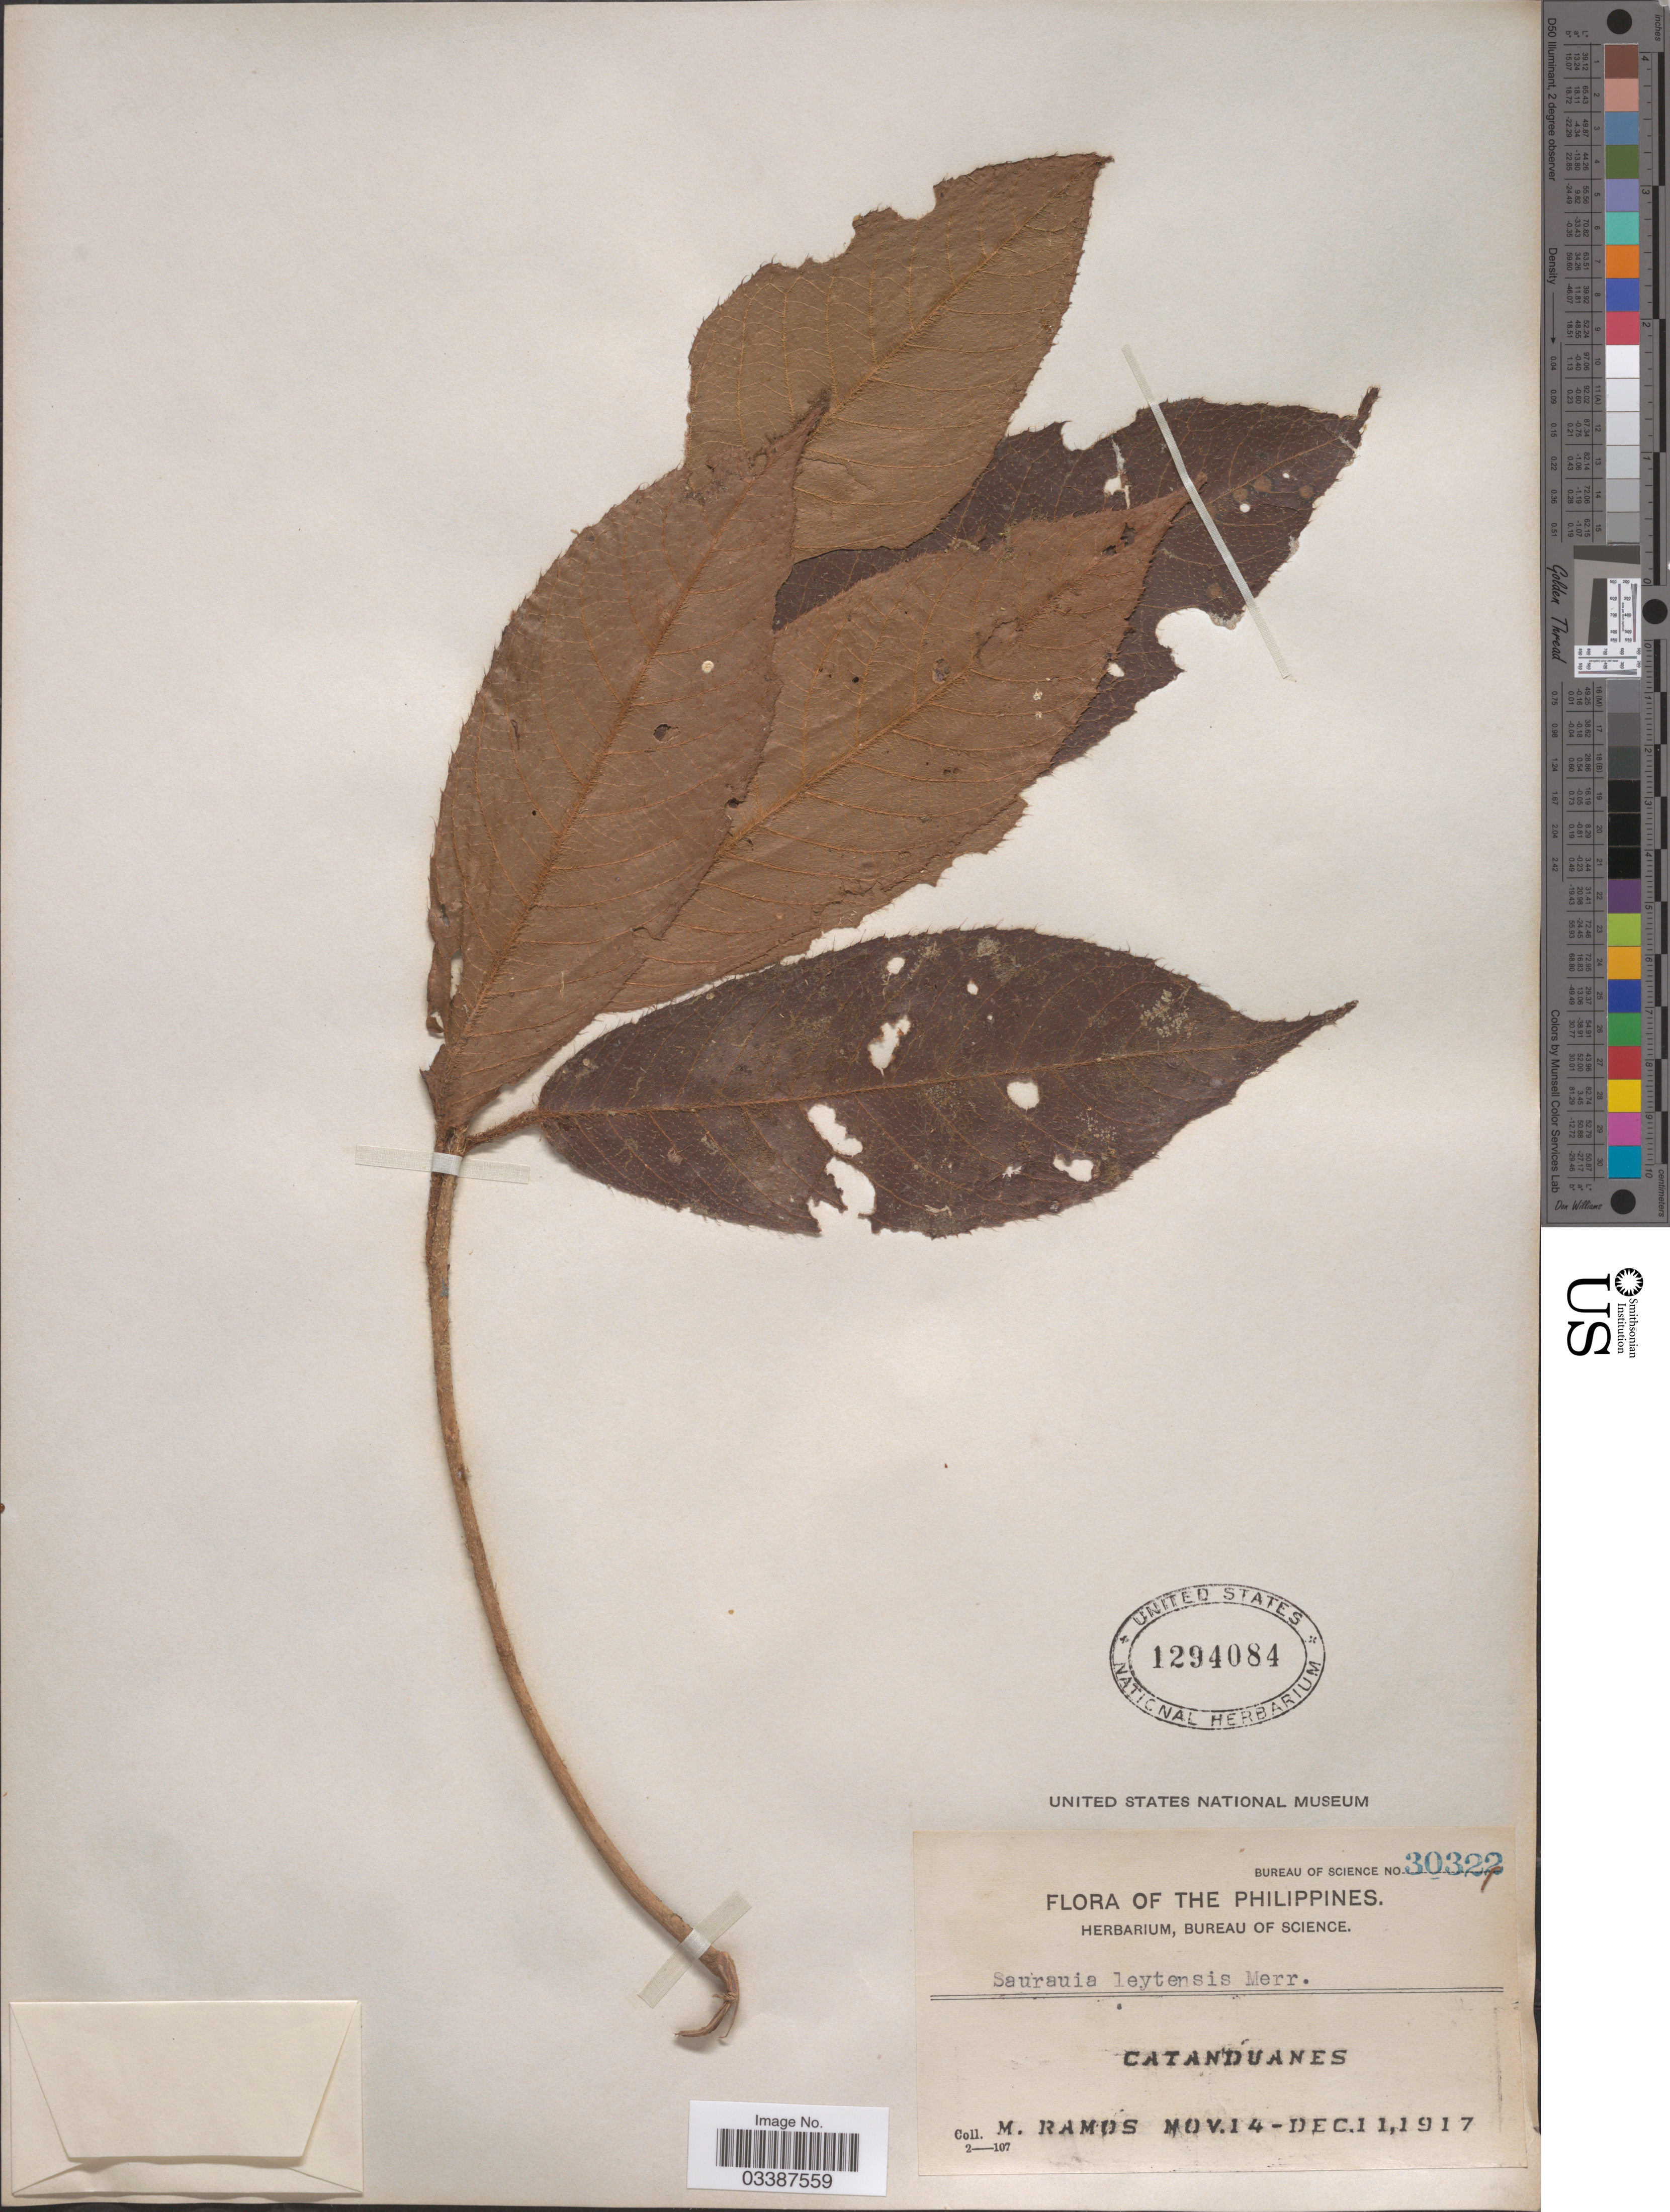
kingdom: Plantae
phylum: Tracheophyta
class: Magnoliopsida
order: Ericales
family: Actinidiaceae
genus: Saurauia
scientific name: Saurauia leytensis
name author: Merr.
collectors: M. Ramos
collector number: Bureau of Science 30322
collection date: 1917-11-14/1917-12-11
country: Philippines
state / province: Bicol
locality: Catanduanes.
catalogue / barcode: US 1294084